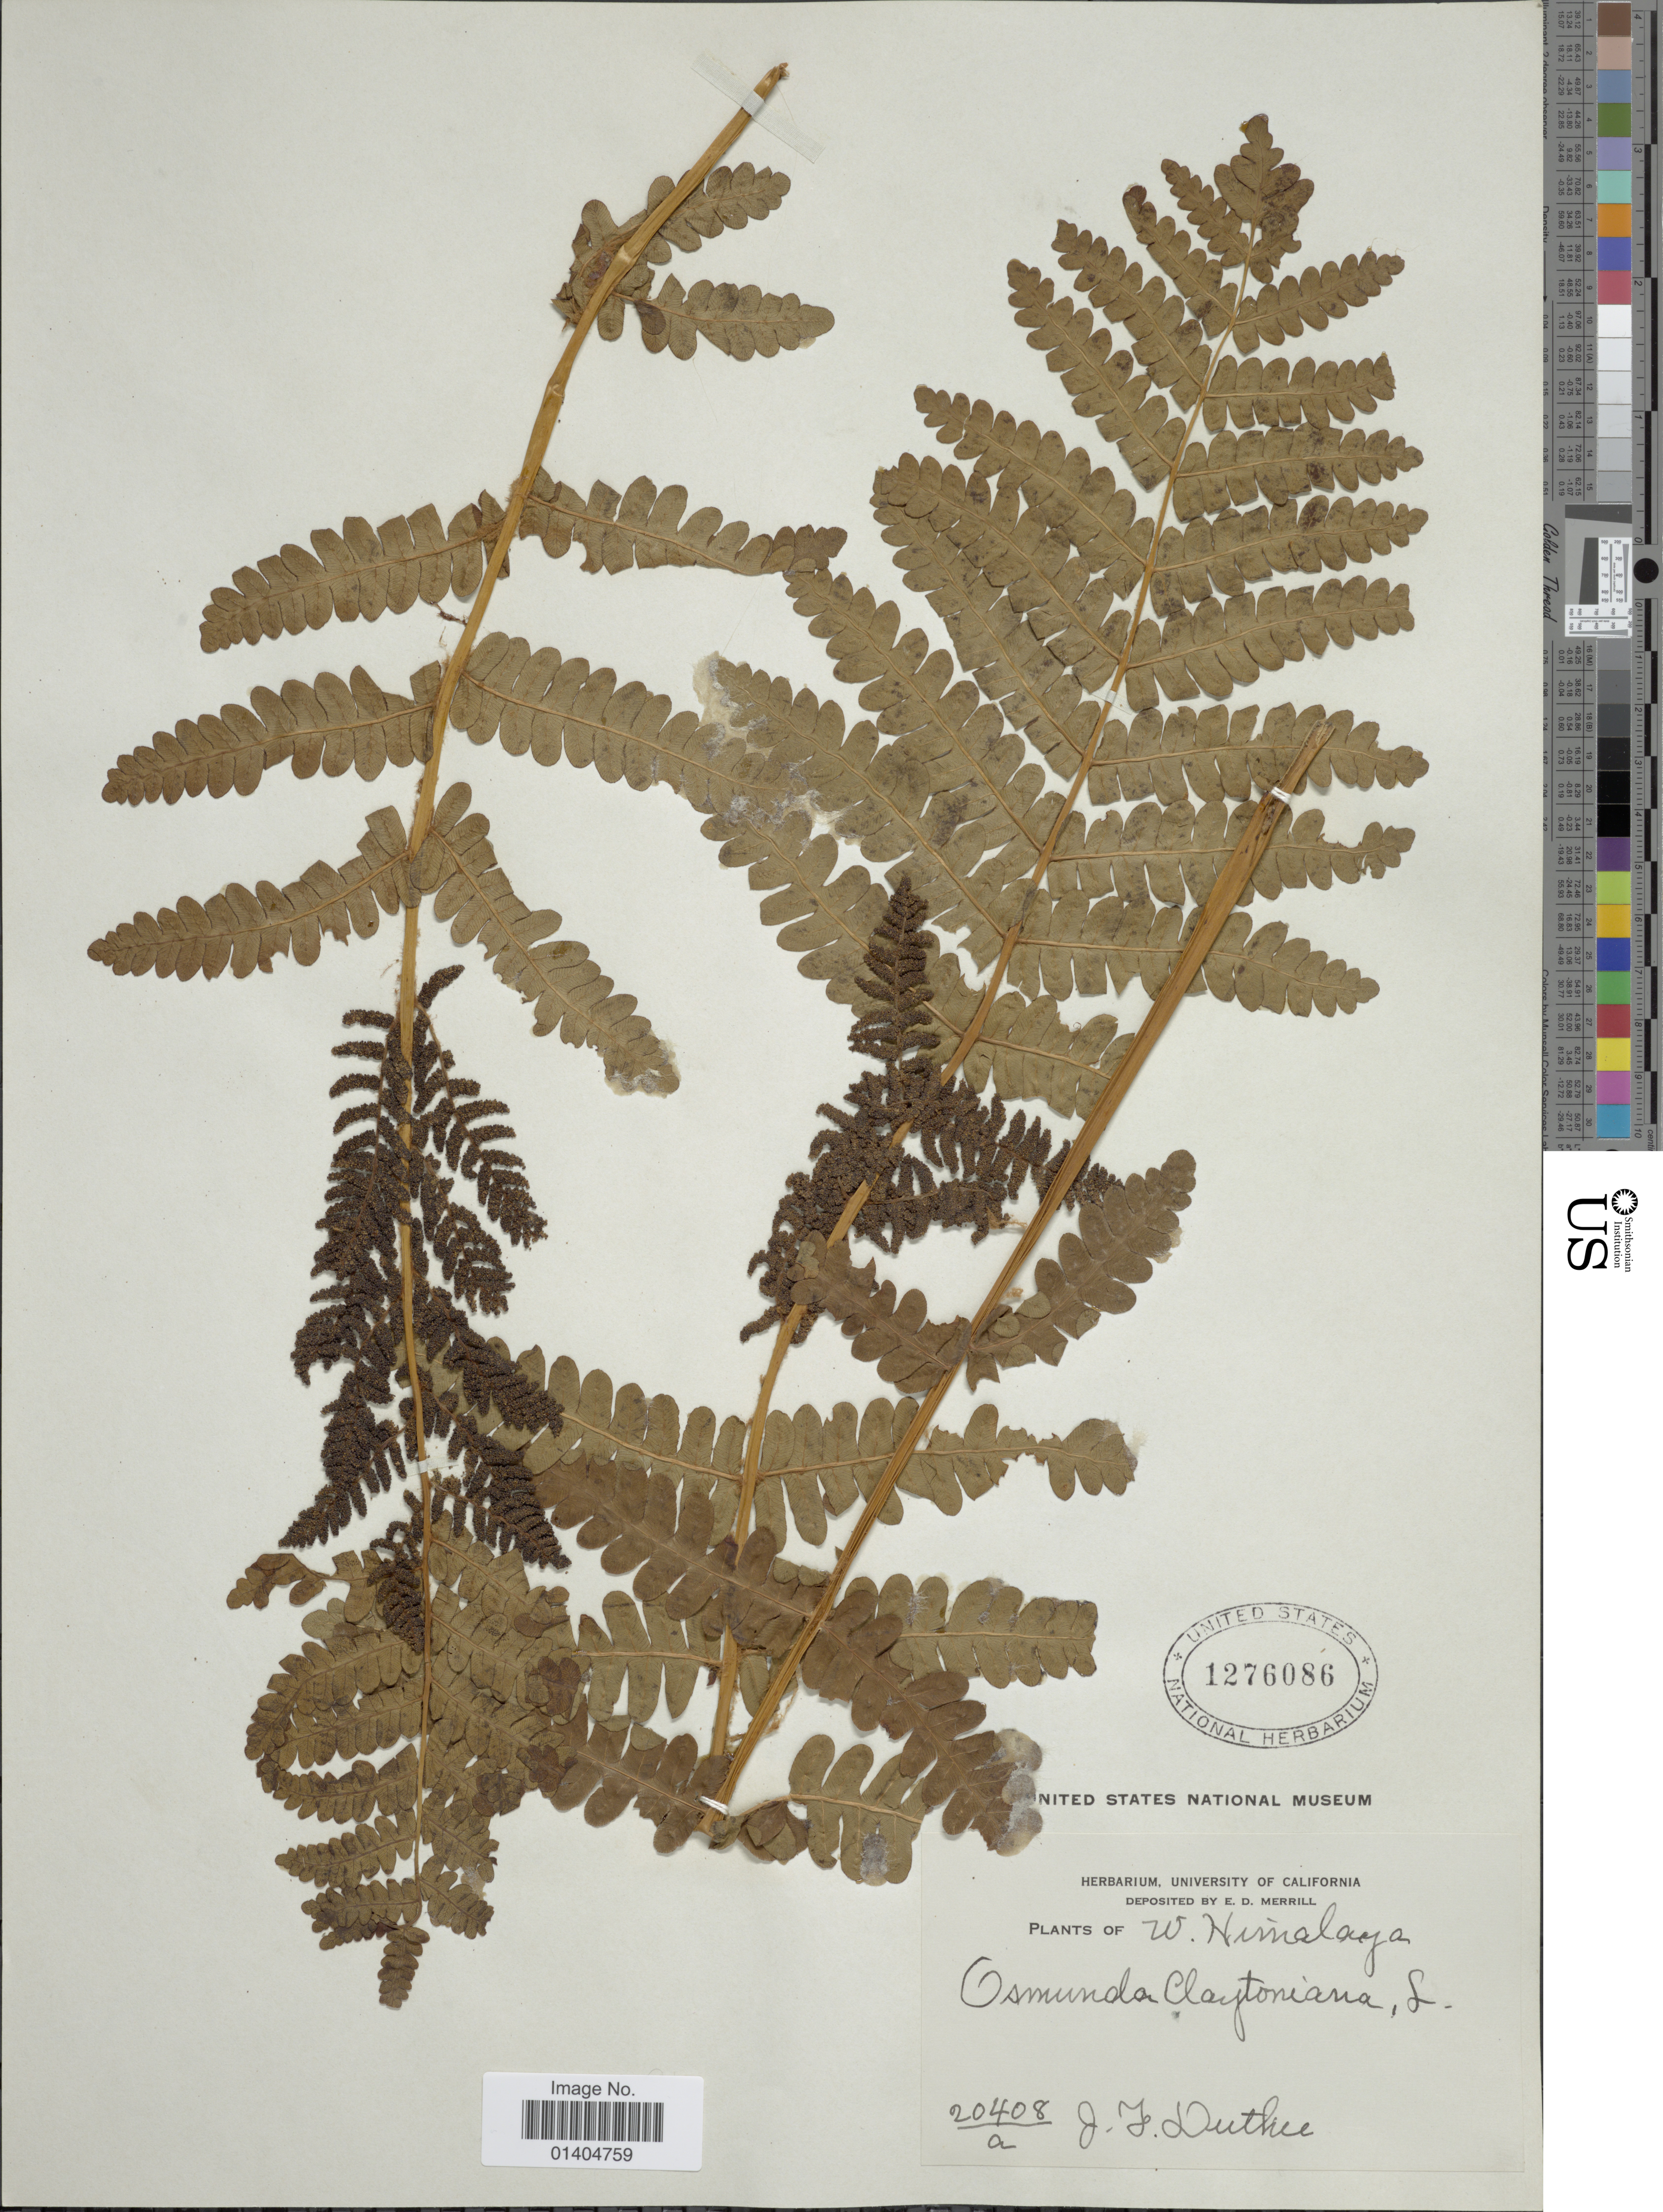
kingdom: Plantae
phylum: Tracheophyta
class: Polypodiopsida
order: Osmundales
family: Osmundaceae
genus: Osmunda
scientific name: Osmunda claytoniana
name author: (L.) Tagawa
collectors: J. F. Duthie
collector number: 20408a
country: India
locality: W.Himalaya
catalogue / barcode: US 1276086